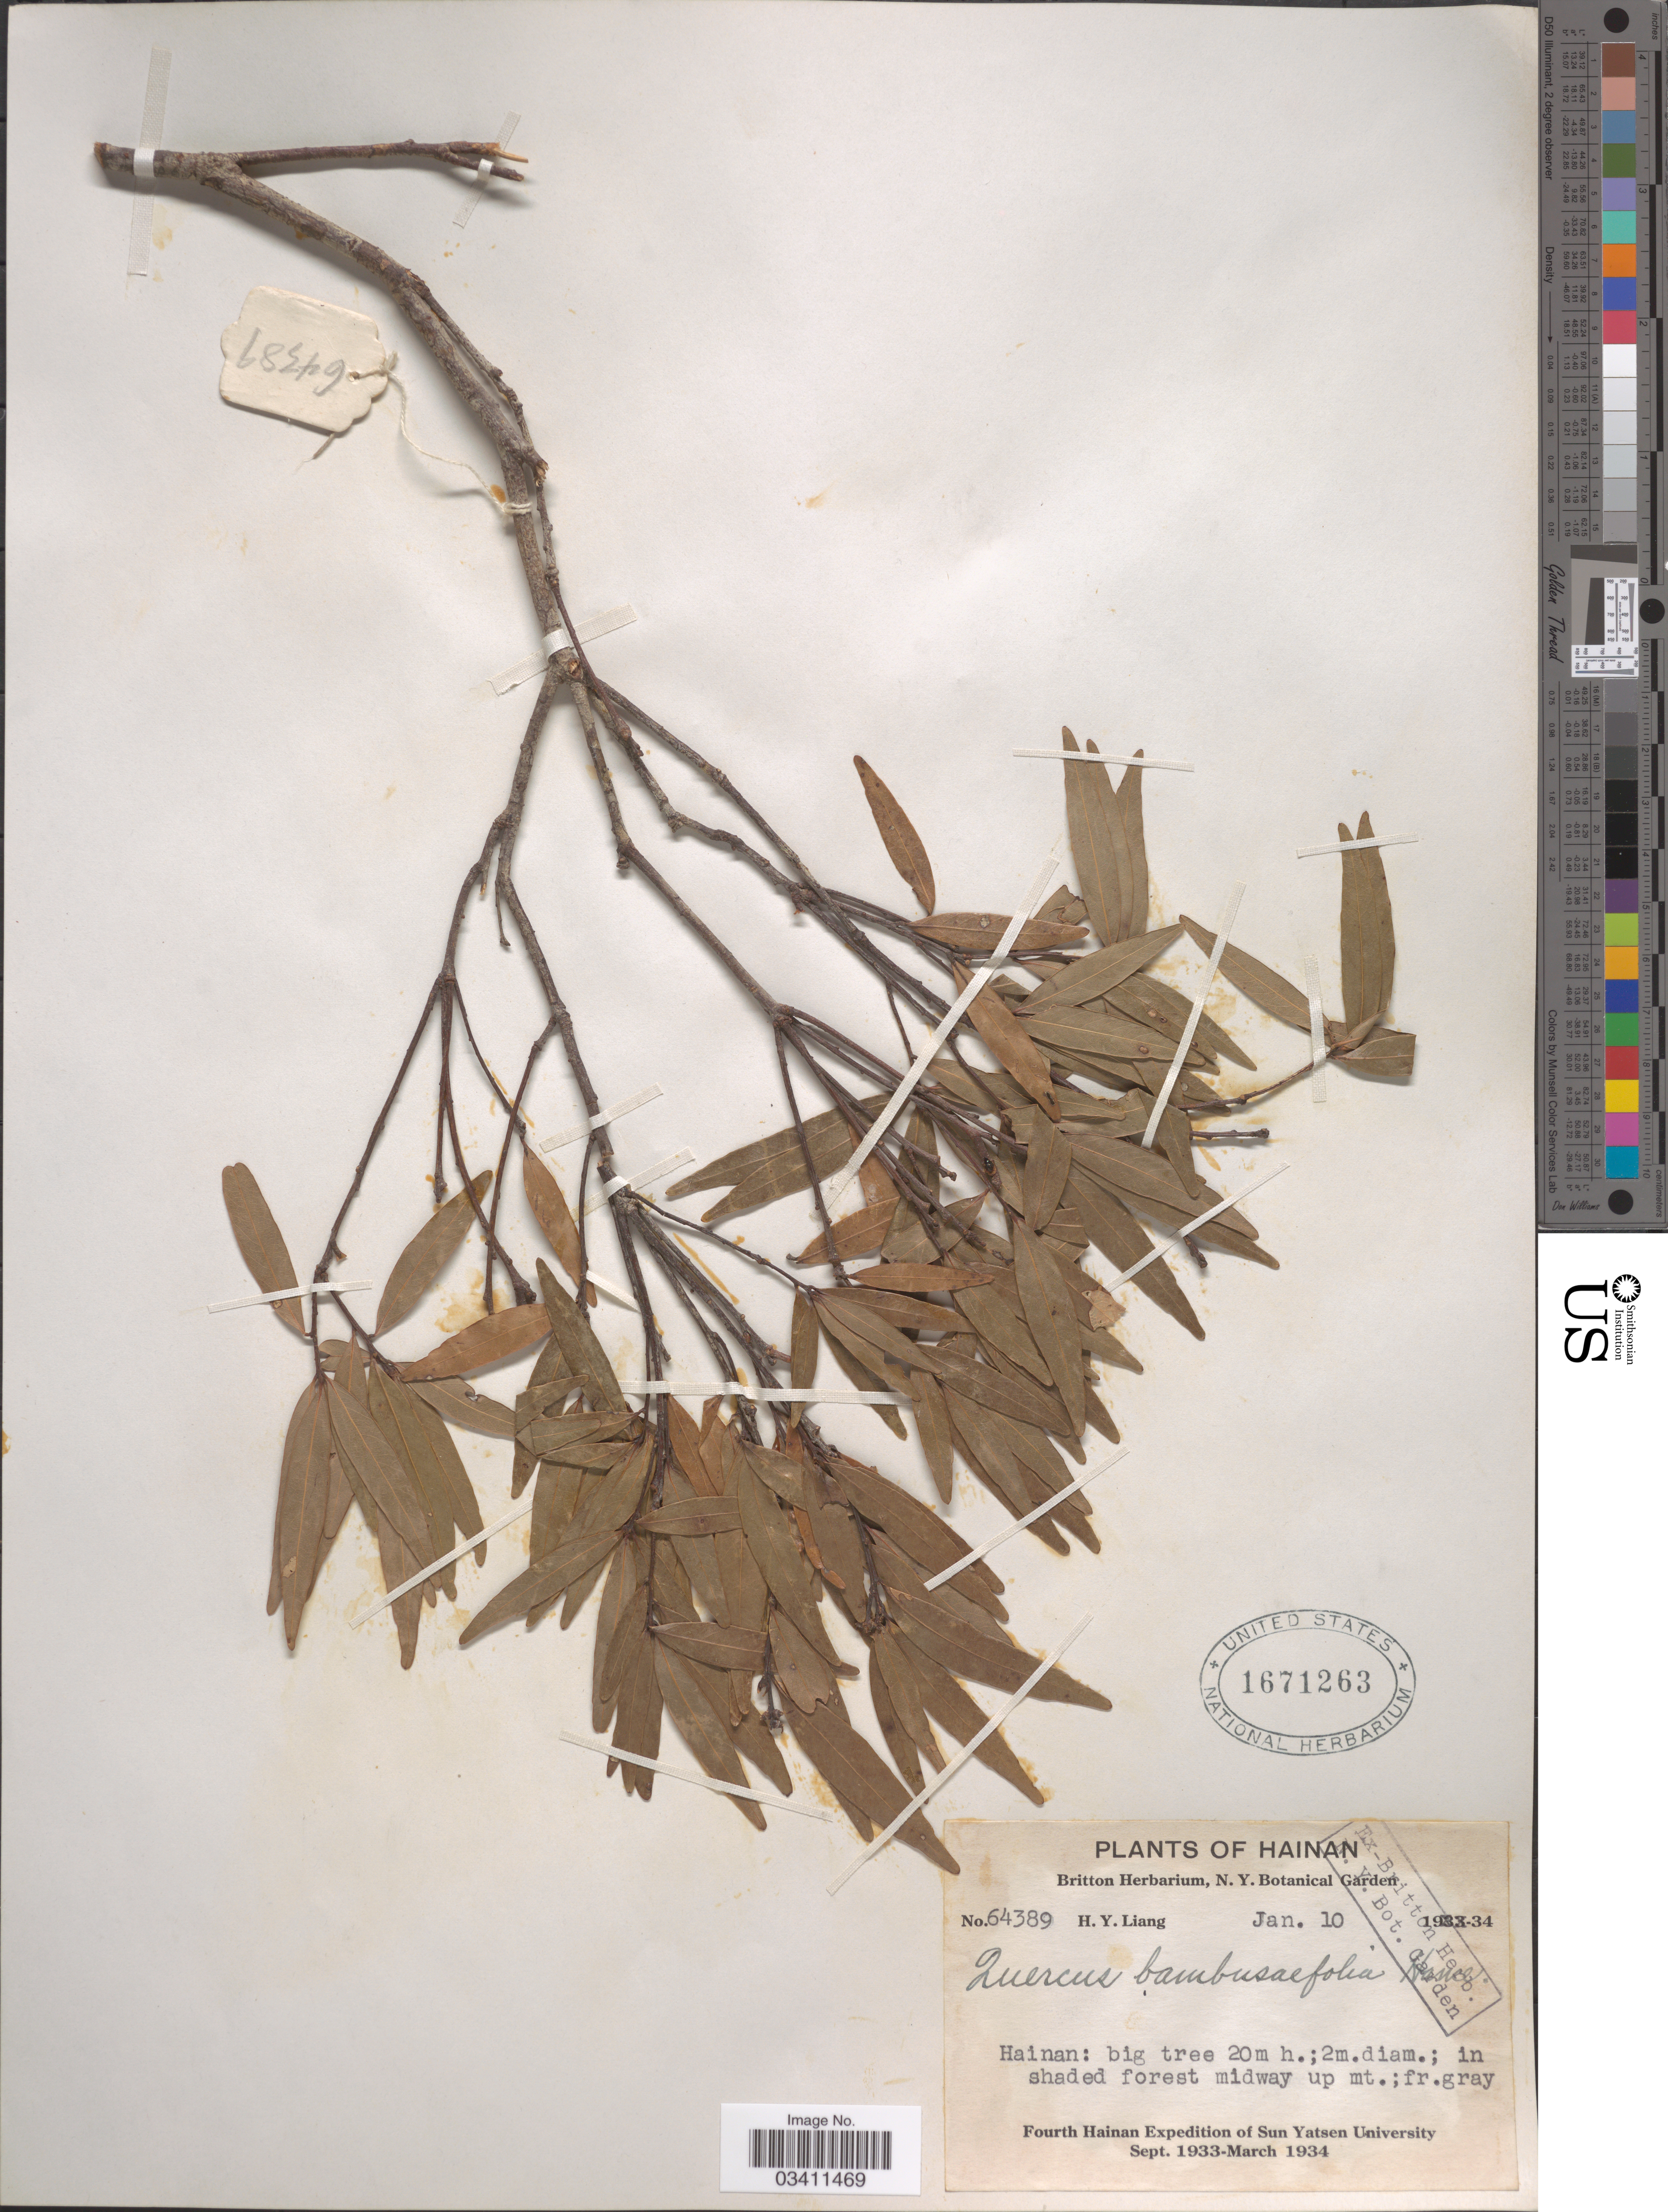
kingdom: Plantae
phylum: Tracheophyta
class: Magnoliopsida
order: Fagales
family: Fagaceae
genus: Quercus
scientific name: Quercus bambusaefolia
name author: Hance in Seem.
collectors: H. Y. Liang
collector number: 64389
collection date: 1934-01-10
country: China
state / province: Hainan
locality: Hainan.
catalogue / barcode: US 1671263